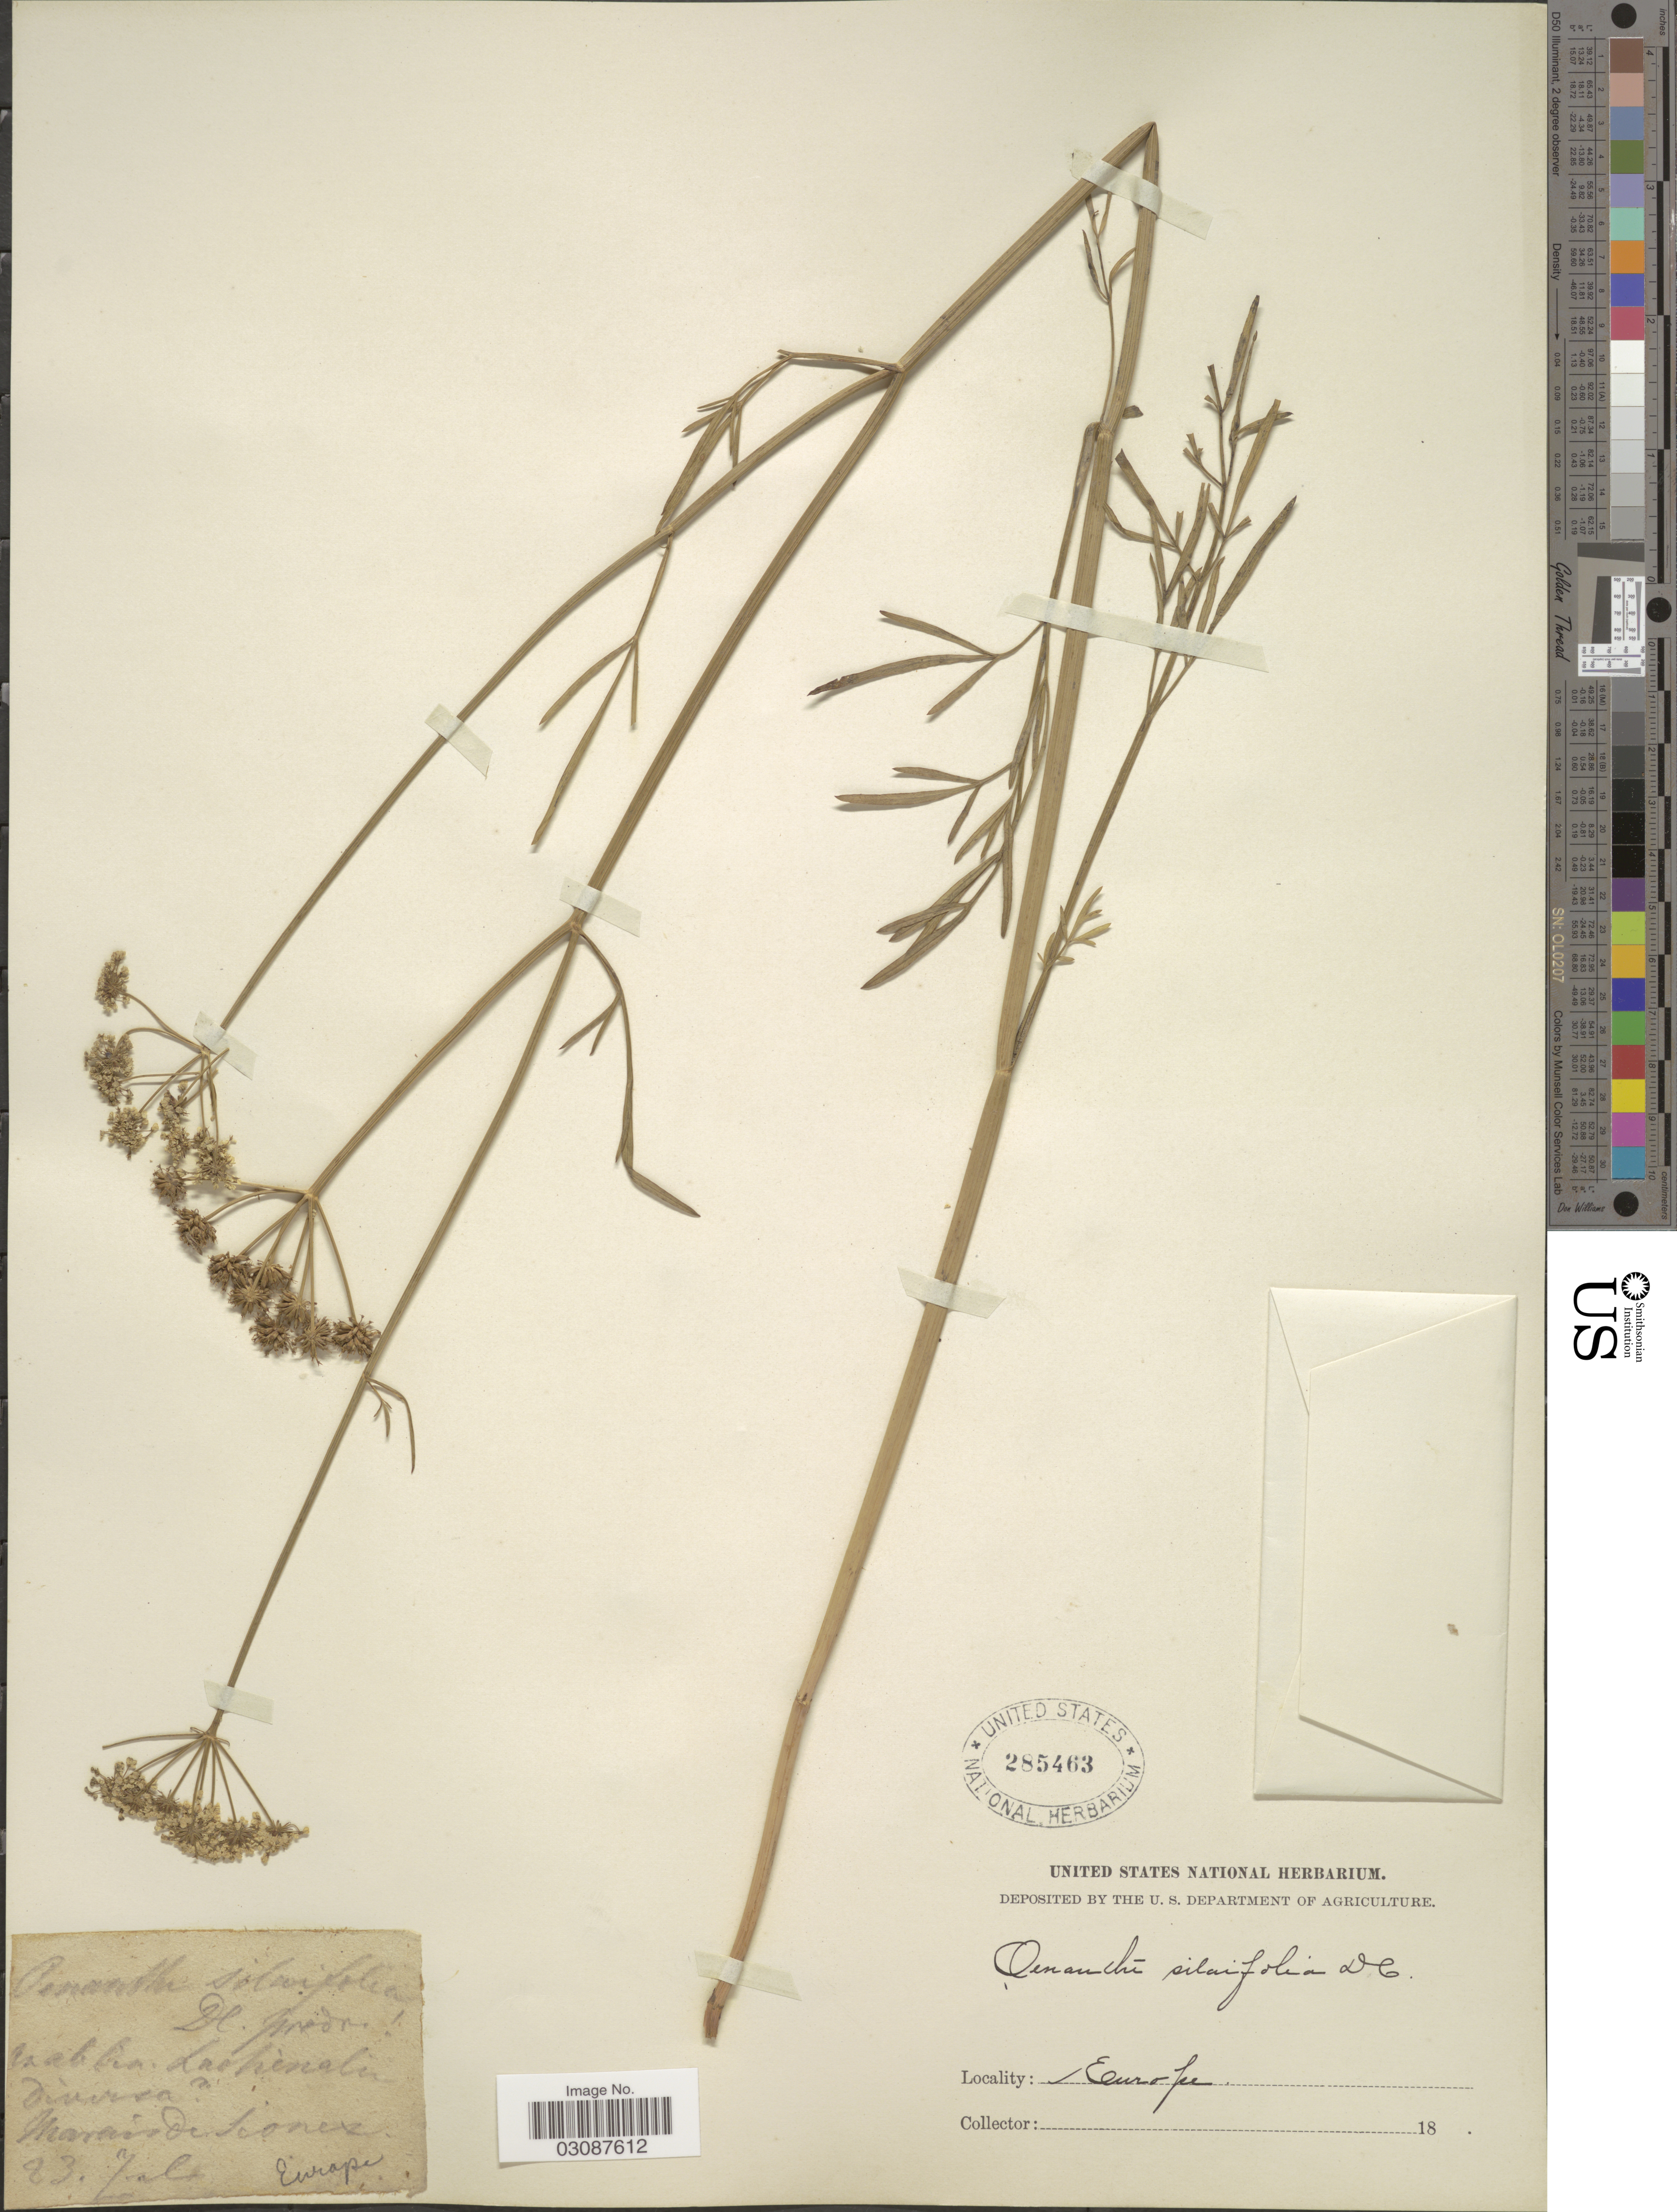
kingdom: Plantae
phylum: Tracheophyta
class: Magnoliopsida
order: Apiales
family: Apiaceae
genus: Oenanthe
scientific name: Oenanthe silaifolia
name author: M. Bieb.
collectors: U.S. National Herbarium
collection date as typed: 23 Juli 18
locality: Marais de Sionex.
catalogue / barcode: US 285463